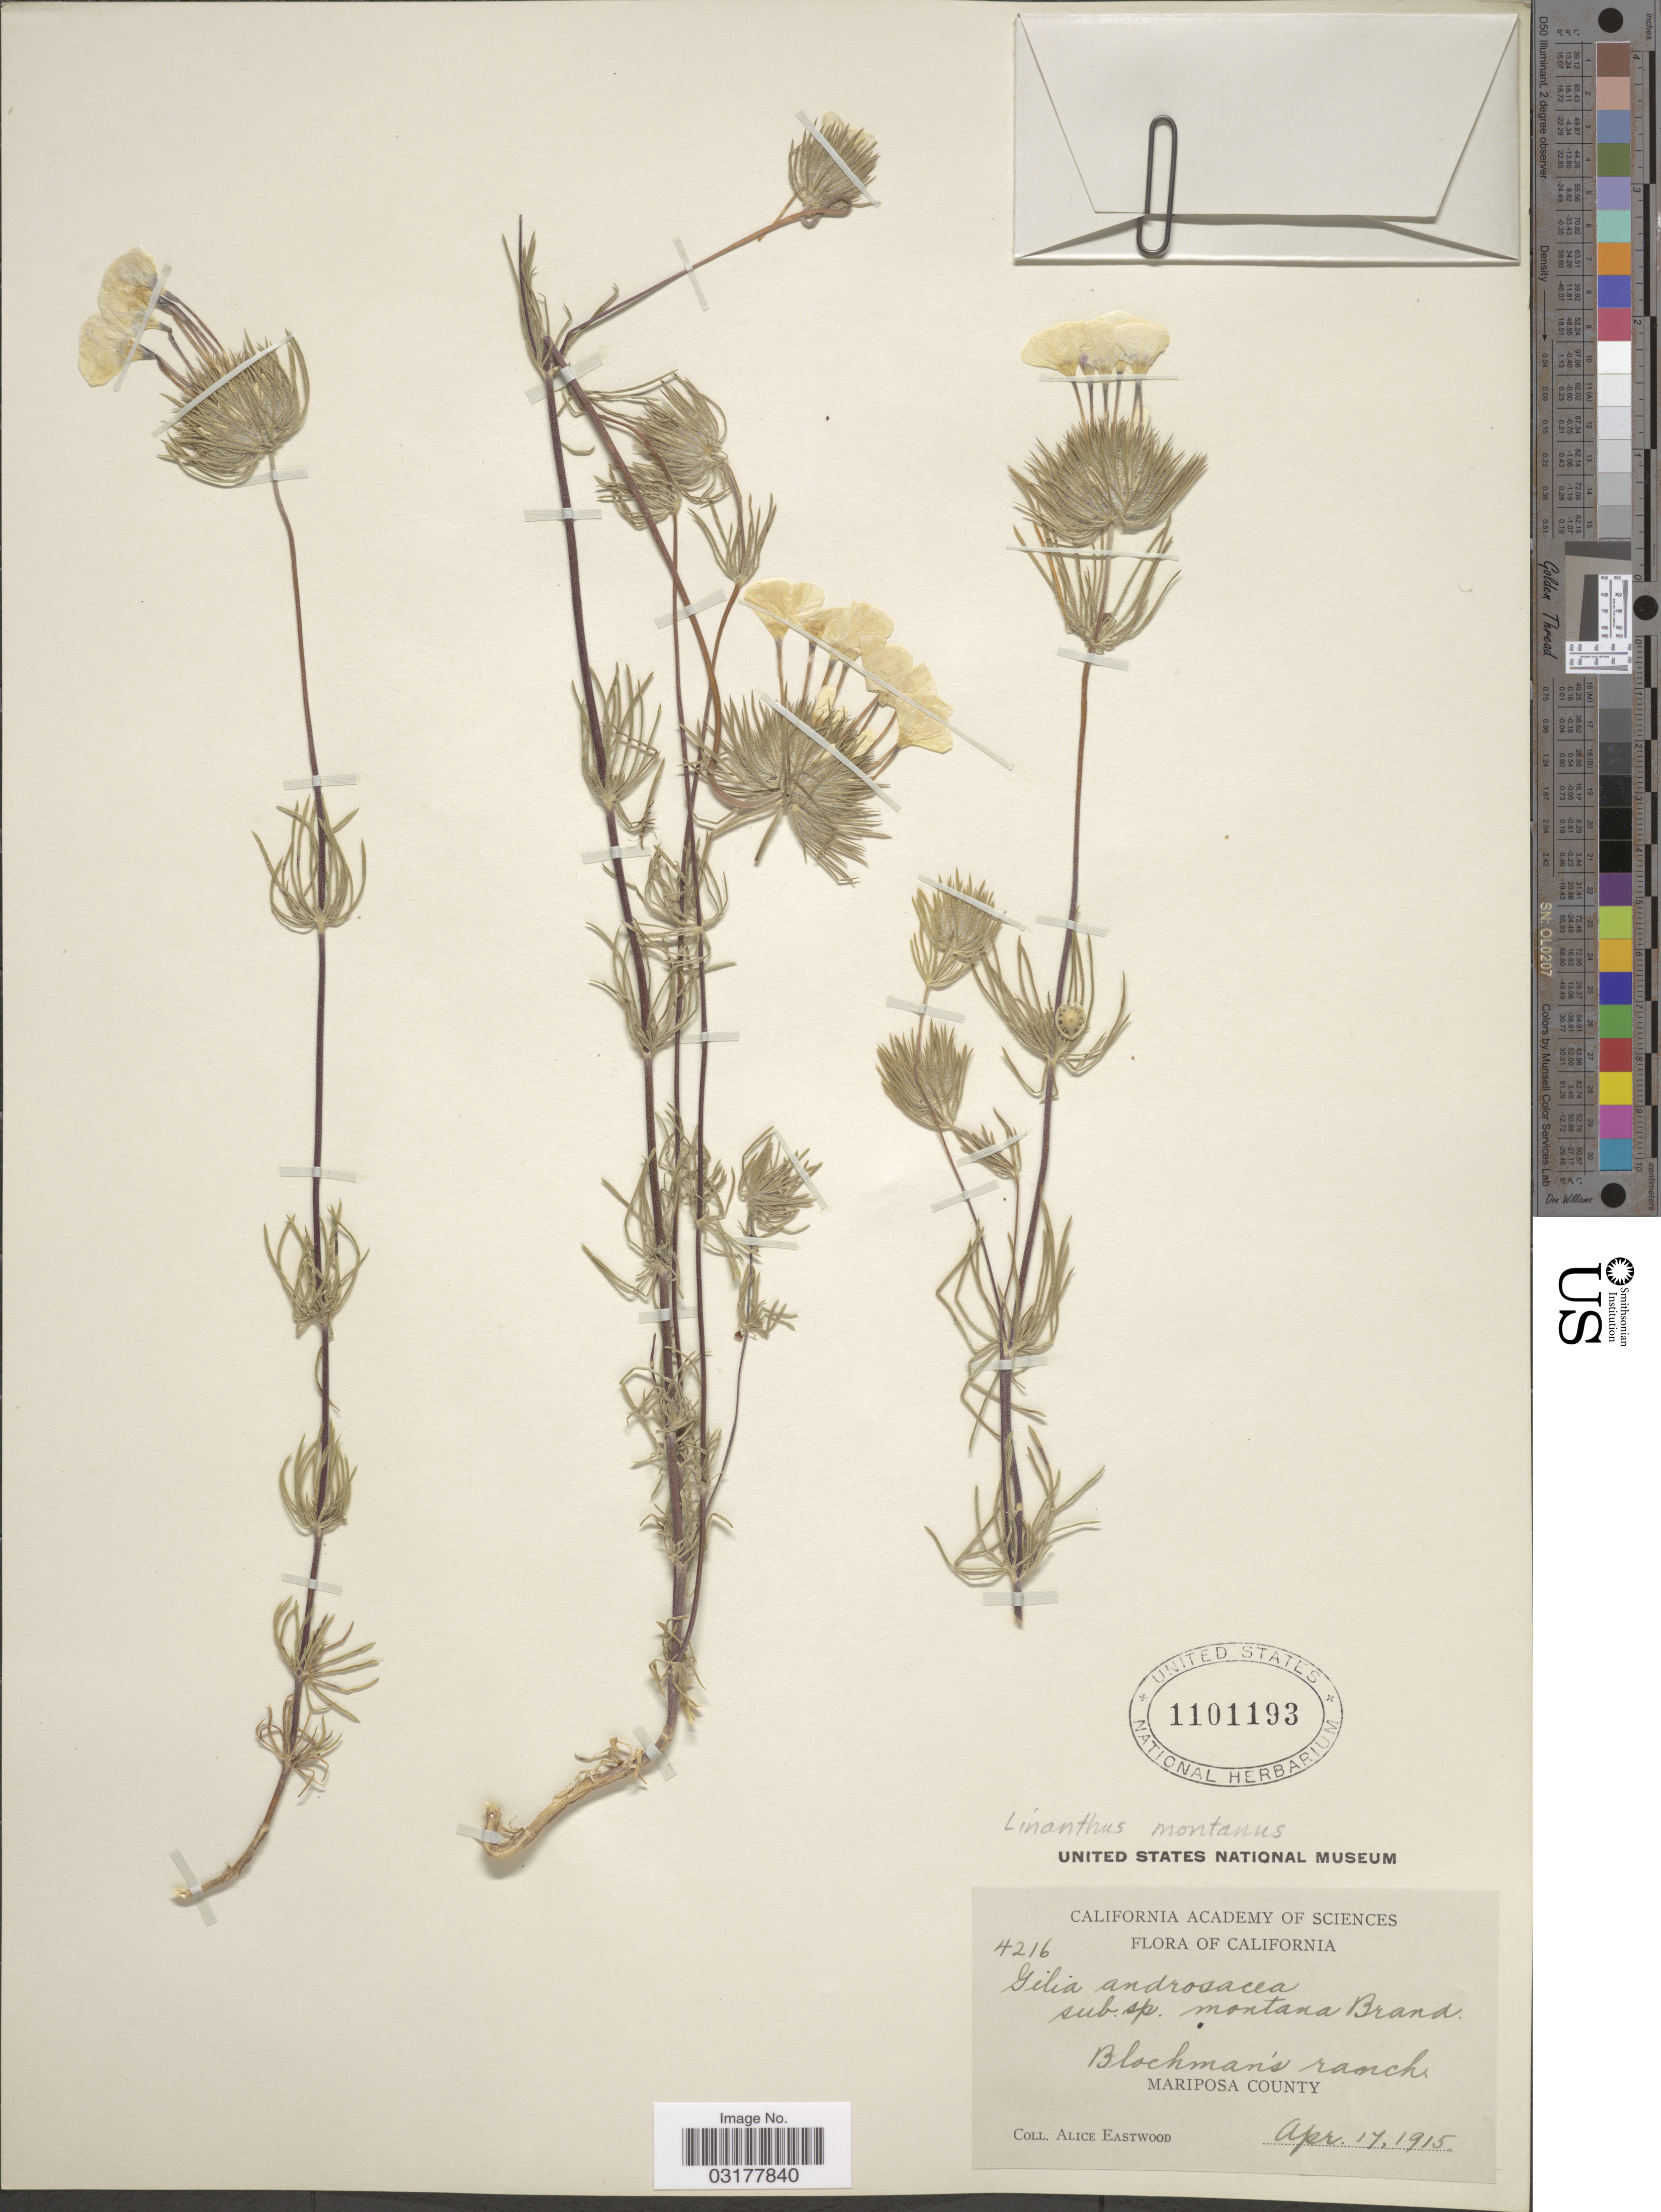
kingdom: Plantae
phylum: Tracheophyta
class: Magnoliopsida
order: Ericales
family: Polemoniaceae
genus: Leptosiphon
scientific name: Leptosiphon montanus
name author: (Greene) J.M. Porter & L.A. Johnson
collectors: A. Eastwood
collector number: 4216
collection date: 1915-04-17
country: United States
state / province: California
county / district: Mariposa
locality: Blochman's ranch. Mariposa County.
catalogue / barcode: US 1101193